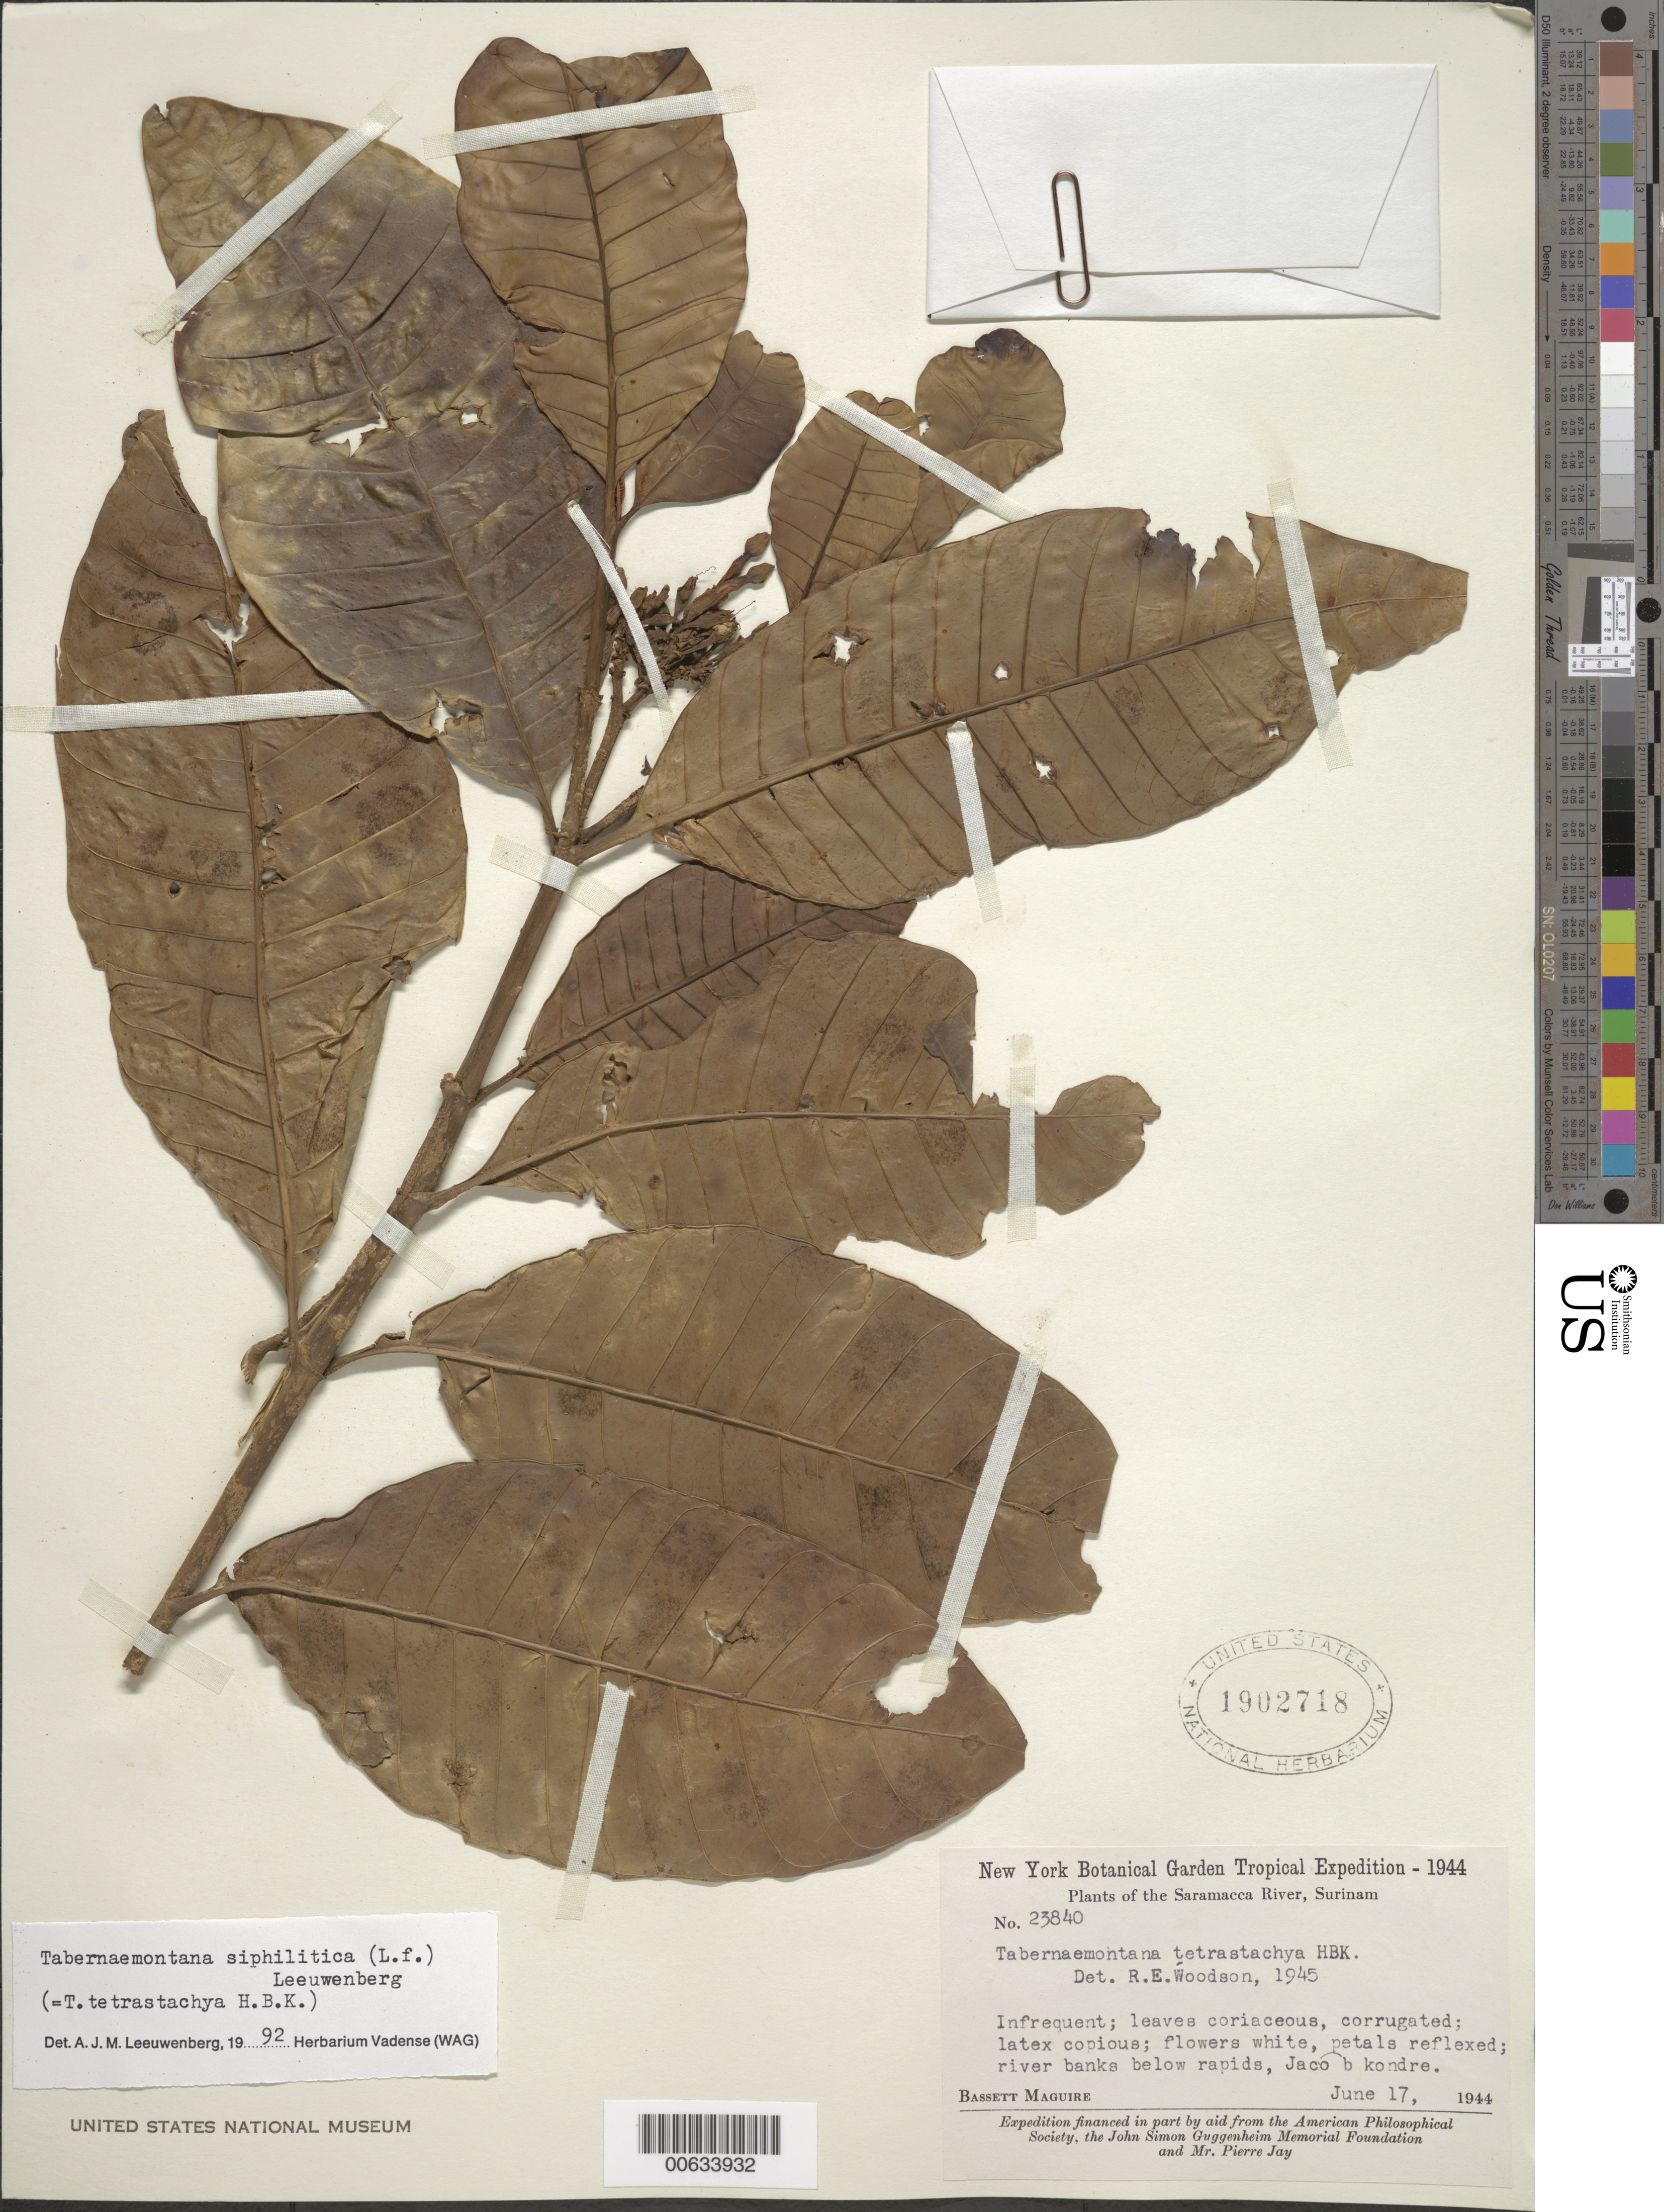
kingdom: Plantae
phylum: Tracheophyta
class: Magnoliopsida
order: Gentianales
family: Apocynaceae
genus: Tabernaemontana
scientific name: Tabernaemontana siphilitica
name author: (L. f.) Leeuwenb.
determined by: Leeuwenberg, A. J. M.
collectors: B. Maguire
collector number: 23840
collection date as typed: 17-Jun-44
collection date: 1944-06-17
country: Suriname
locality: Jacob Kondre village, Saramacca River headwaters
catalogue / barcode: US 1902718